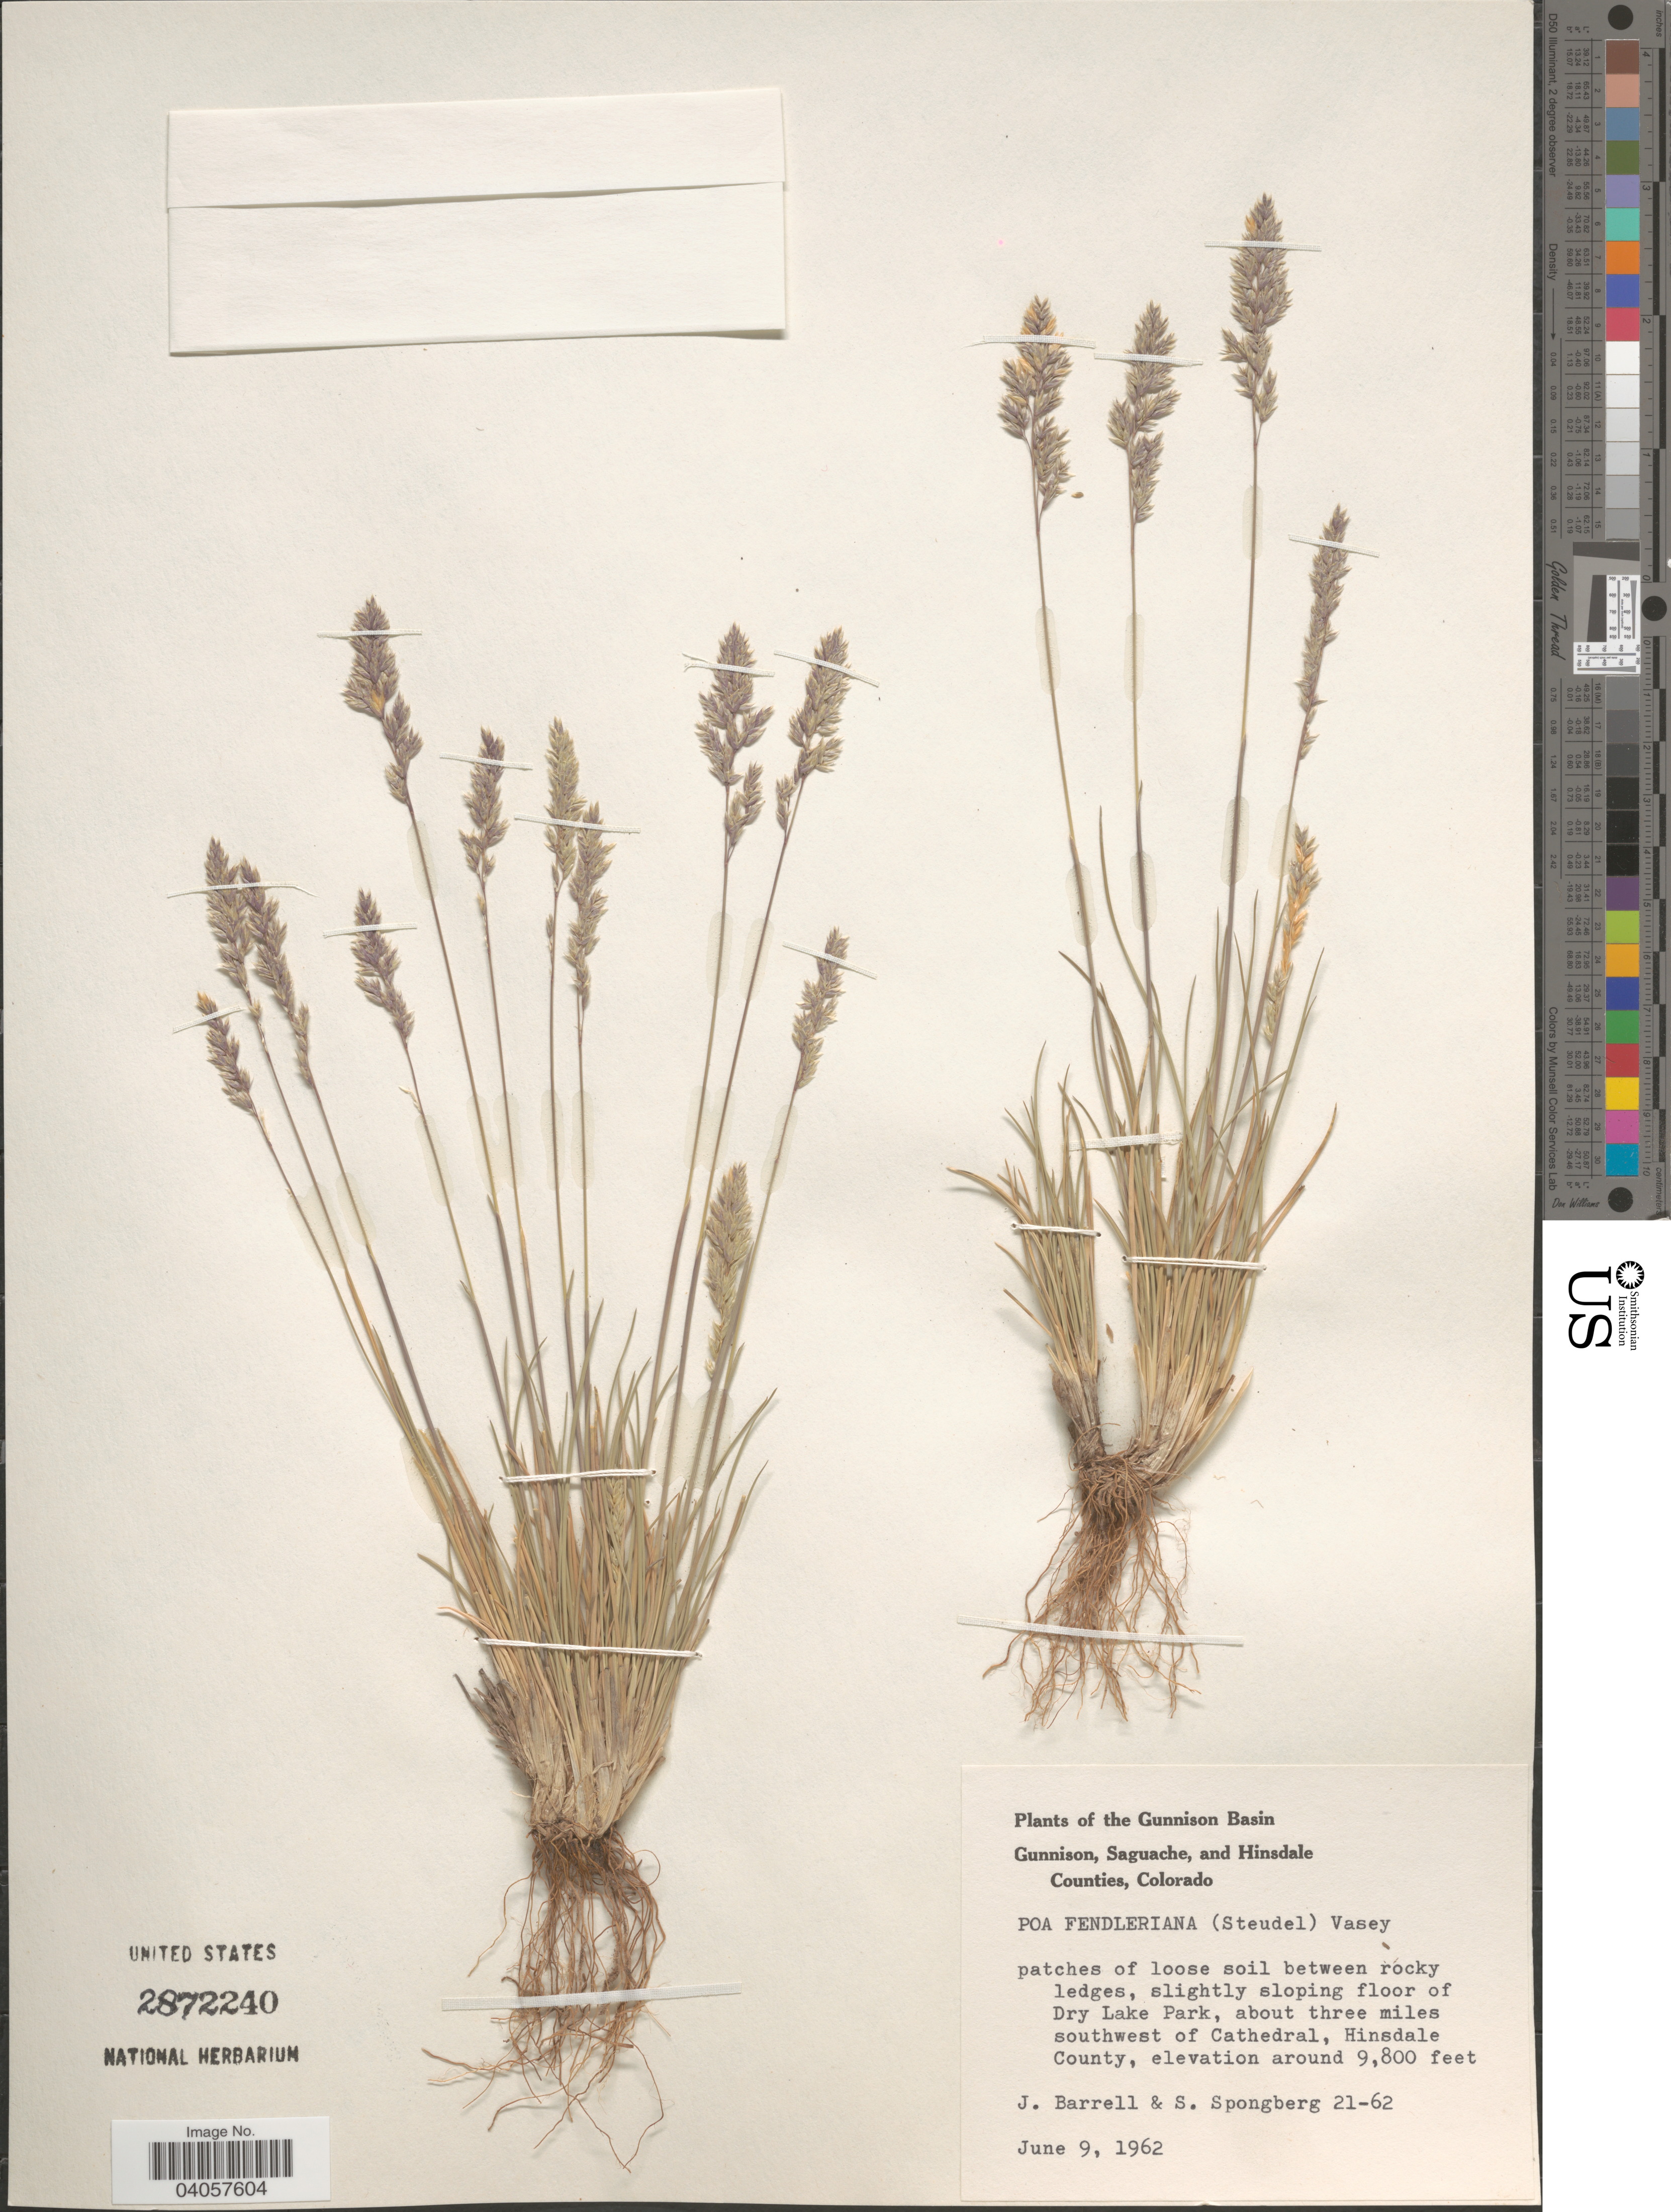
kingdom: Plantae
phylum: Tracheophyta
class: Liliopsida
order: Poales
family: Poaceae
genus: Poa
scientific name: Poa fendleriana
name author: (Steud.) Vasey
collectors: J. Barrell & S. A.Spongberg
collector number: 21-62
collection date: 1962-06-09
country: United States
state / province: Colorado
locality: The Gunnison Basin. Sloping floor of Dry Lake Park, about three miles southwest of Cathedral, Hinsdale County.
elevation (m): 2987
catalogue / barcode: US 2872240